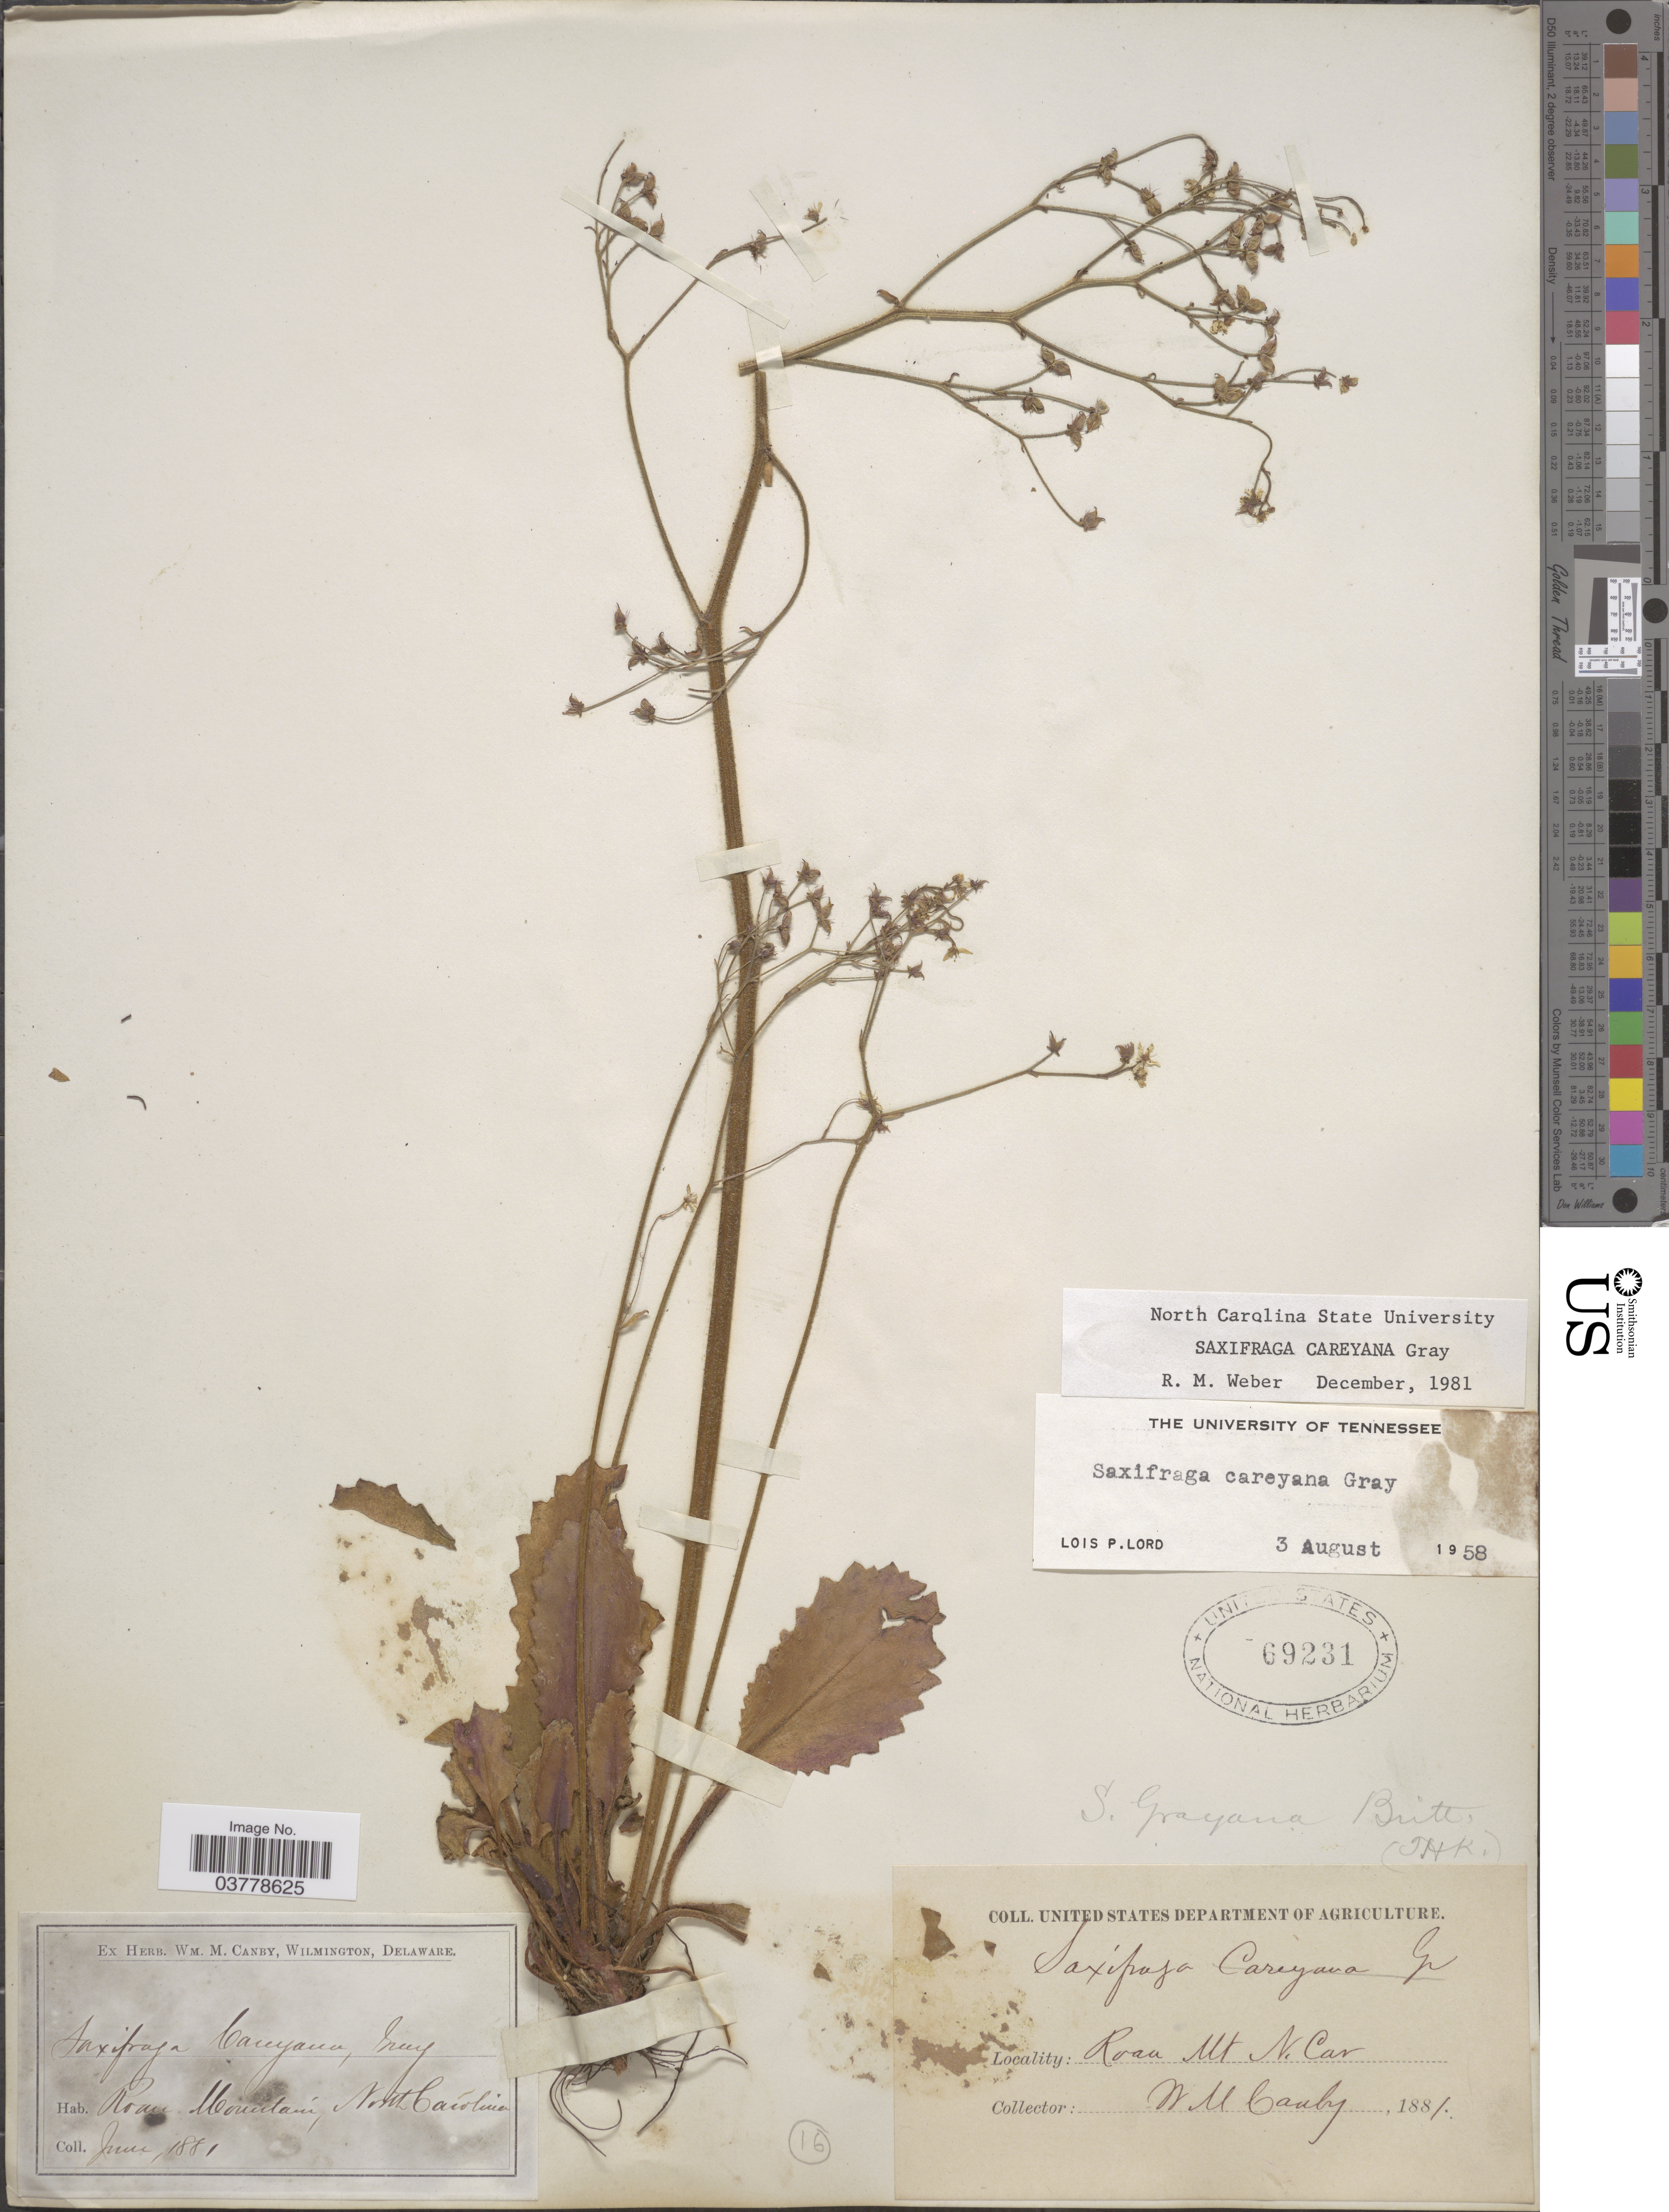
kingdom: Plantae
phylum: Tracheophyta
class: Magnoliopsida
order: Saxifragales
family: Saxifragaceae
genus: Saxifraga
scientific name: Saxifraga careyana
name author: A. Gray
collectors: W. M. Canby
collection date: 1881-06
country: United States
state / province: North Carolina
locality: Roan Mountain.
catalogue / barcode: US 69231